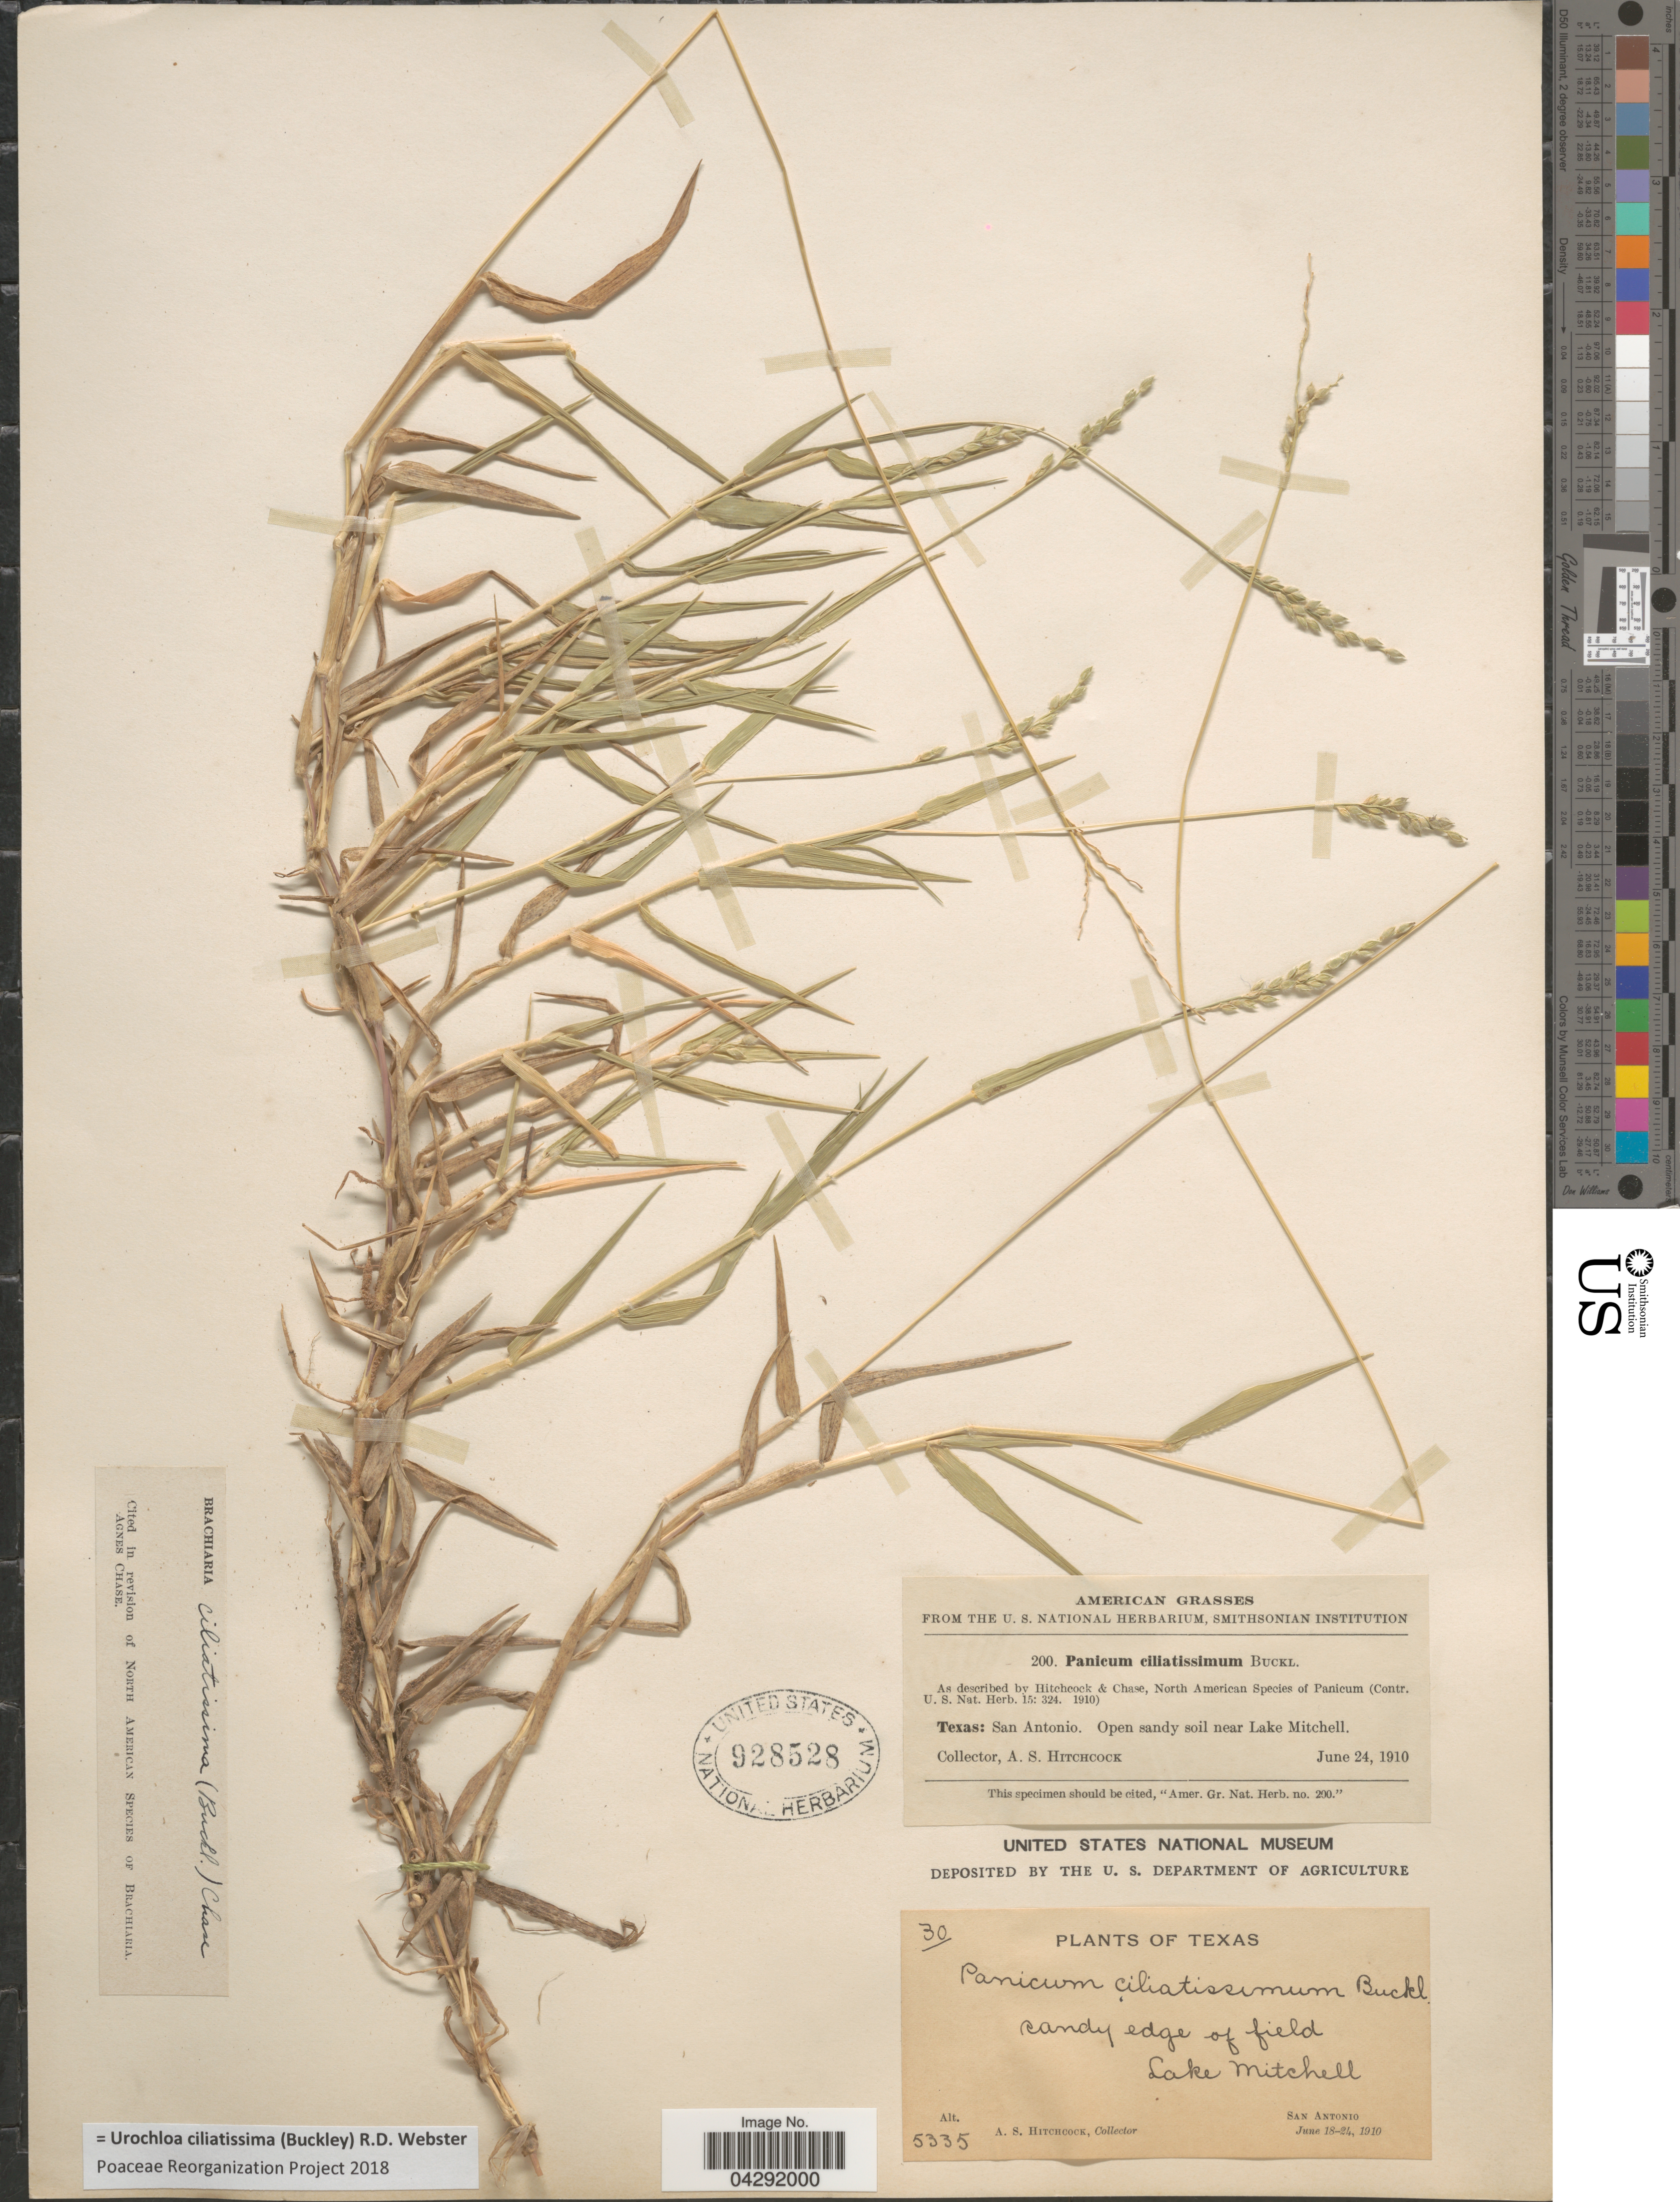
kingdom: Plantae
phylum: Tracheophyta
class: Liliopsida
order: Poales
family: Poaceae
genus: Urochloa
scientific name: Urochloa ciliatissima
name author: (Buckley) R.D. Webster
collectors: A. S. Hitchcock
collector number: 5335/30/200?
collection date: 1910-06-18/1910-06-24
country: United States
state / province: Texas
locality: San Antonio. Open sandy soil near Lake Mitchell.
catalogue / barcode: US 928528